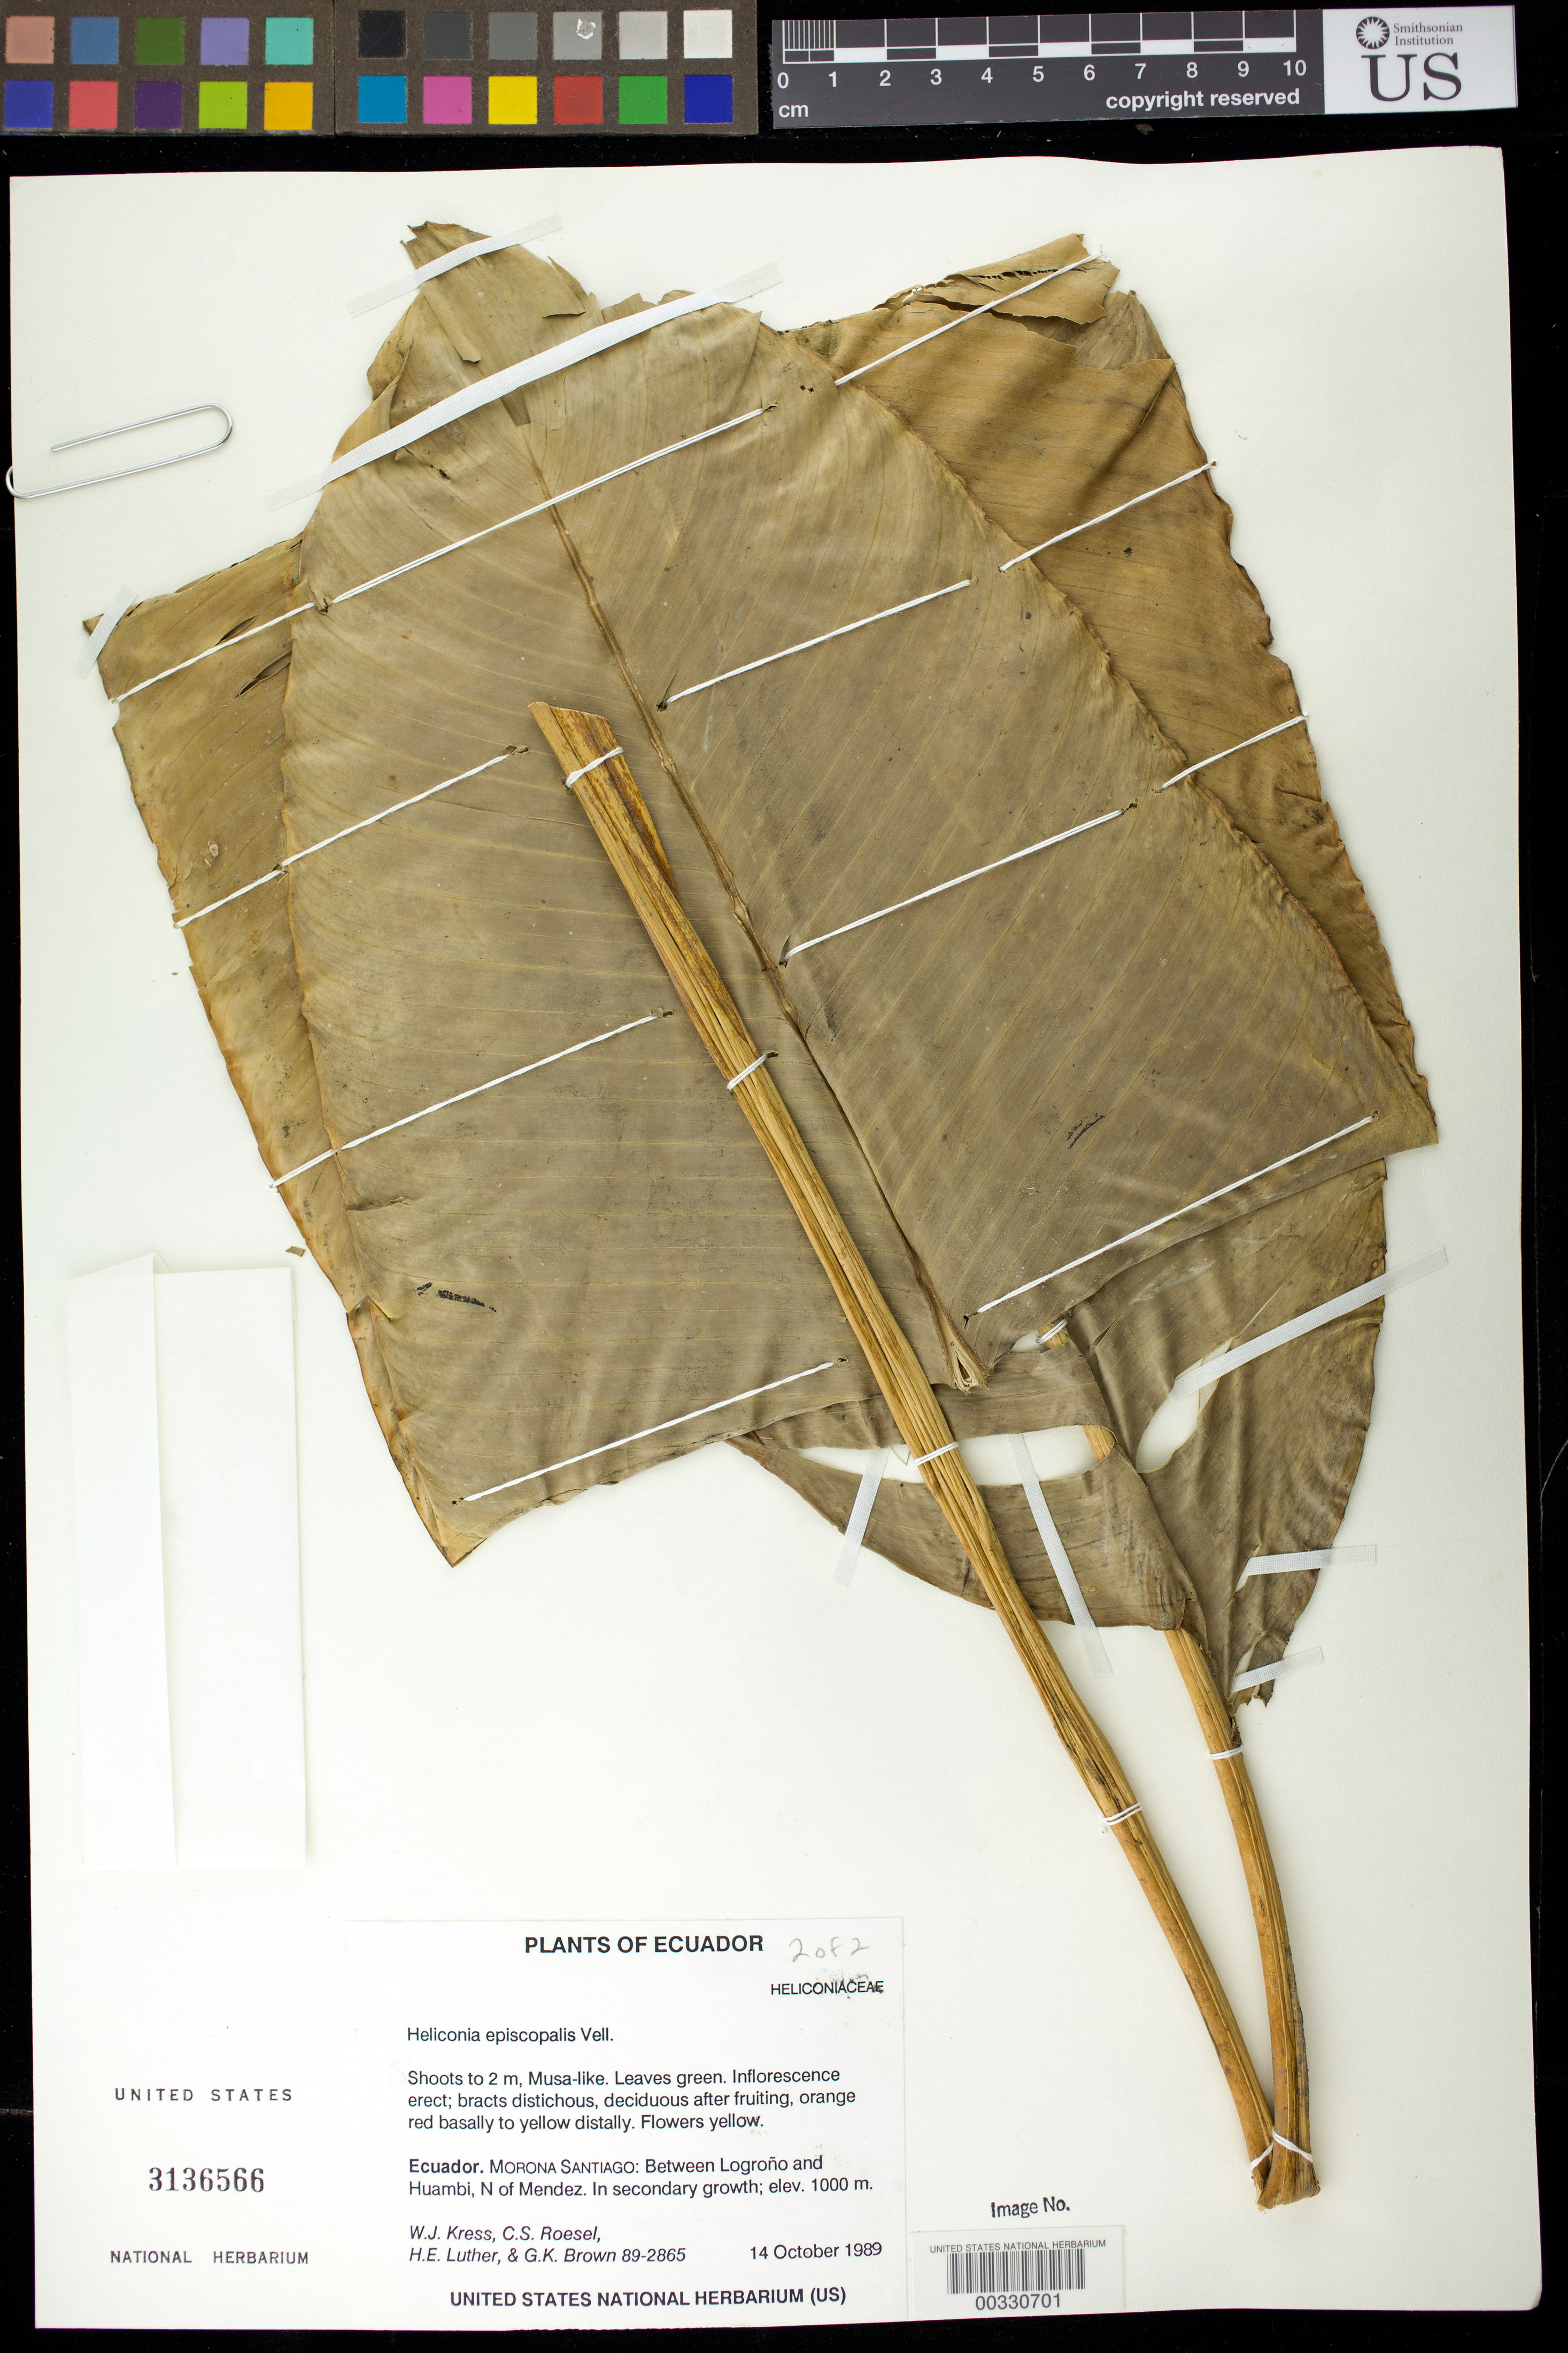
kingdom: Plantae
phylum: Tracheophyta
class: Liliopsida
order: Zingiberales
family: Heliconiaceae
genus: Heliconia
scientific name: Heliconia episcopalis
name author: Vell.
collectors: W. J. Kress, C. S. Roesel, Harry E. Luther & G. K. Brown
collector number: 89-2865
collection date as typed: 14 Oct 1989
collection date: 1989-10-14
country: Ecuador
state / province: Morona-Santiago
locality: Between logrono and huambi, N of mendez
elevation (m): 1000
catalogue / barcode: US 3136566